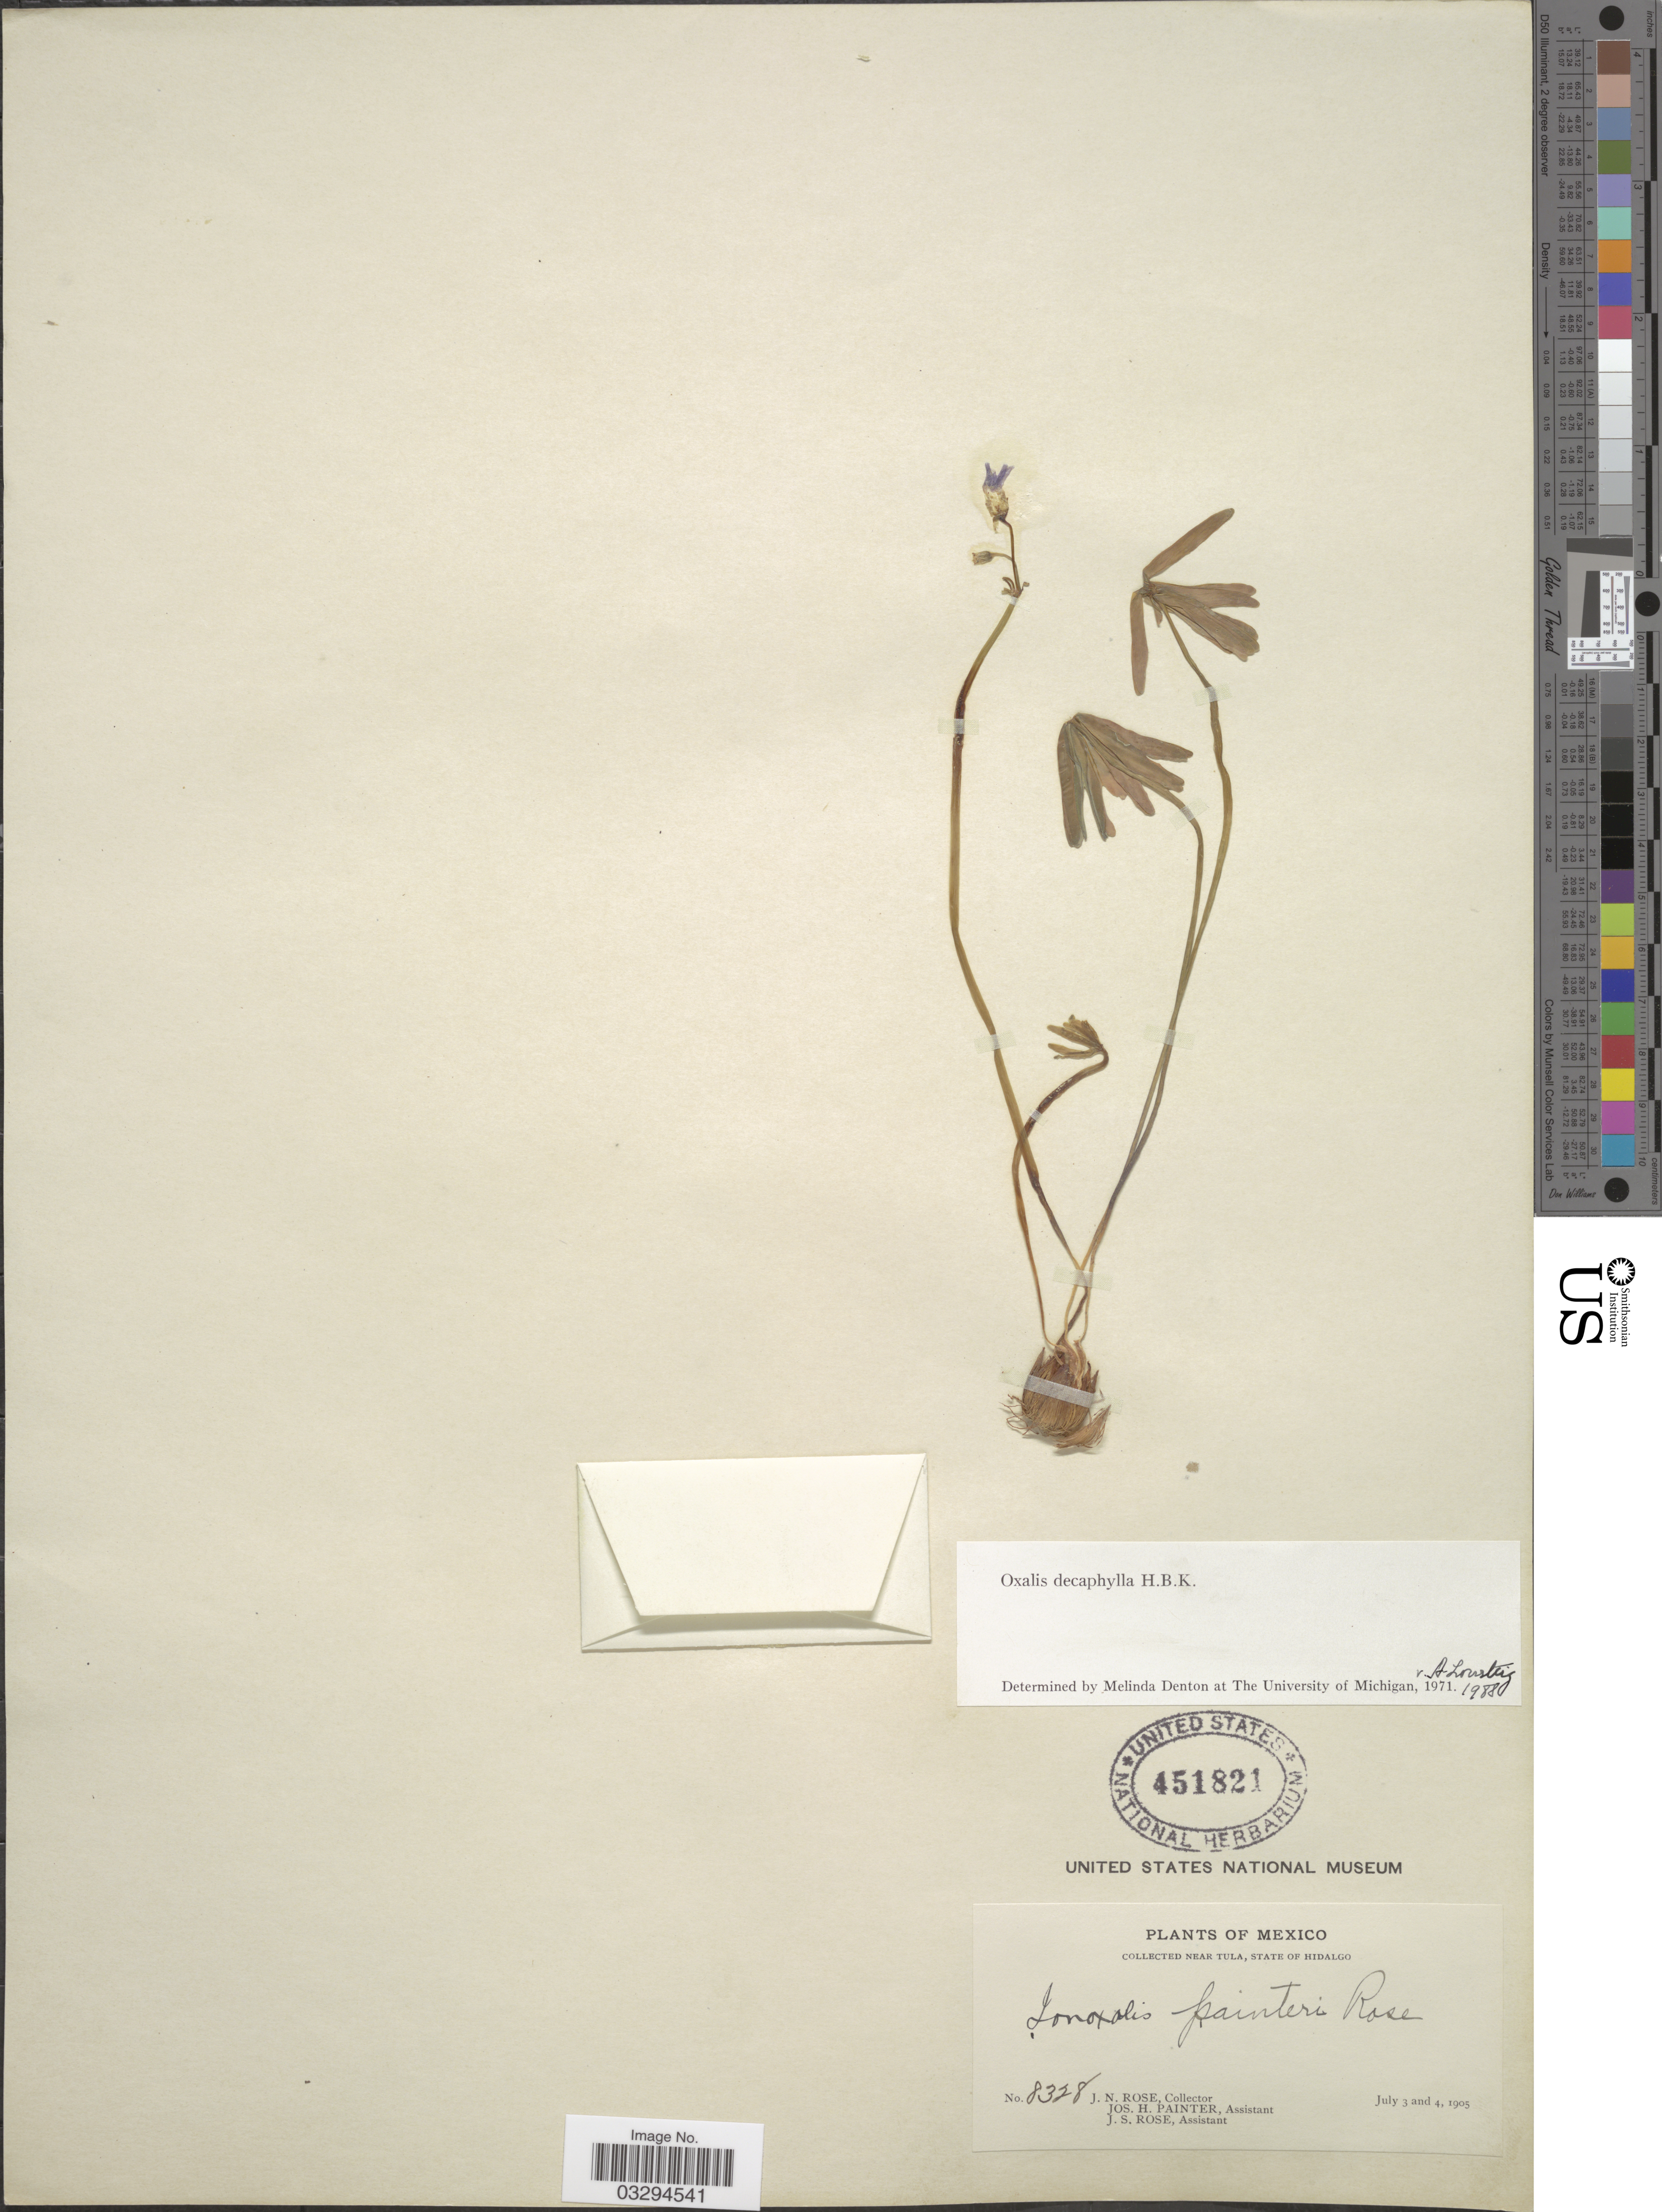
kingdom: Plantae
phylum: Tracheophyta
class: Magnoliopsida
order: Oxalidales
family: Oxalidaceae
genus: Oxalis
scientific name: Oxalis decaphylla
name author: Kunth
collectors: J. N. Rose, J. H. Painter & J. S. Rose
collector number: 8328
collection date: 1905-07-03/1905-07-04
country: Mexico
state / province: Hidalgo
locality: Near Tula.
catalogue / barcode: US 451821